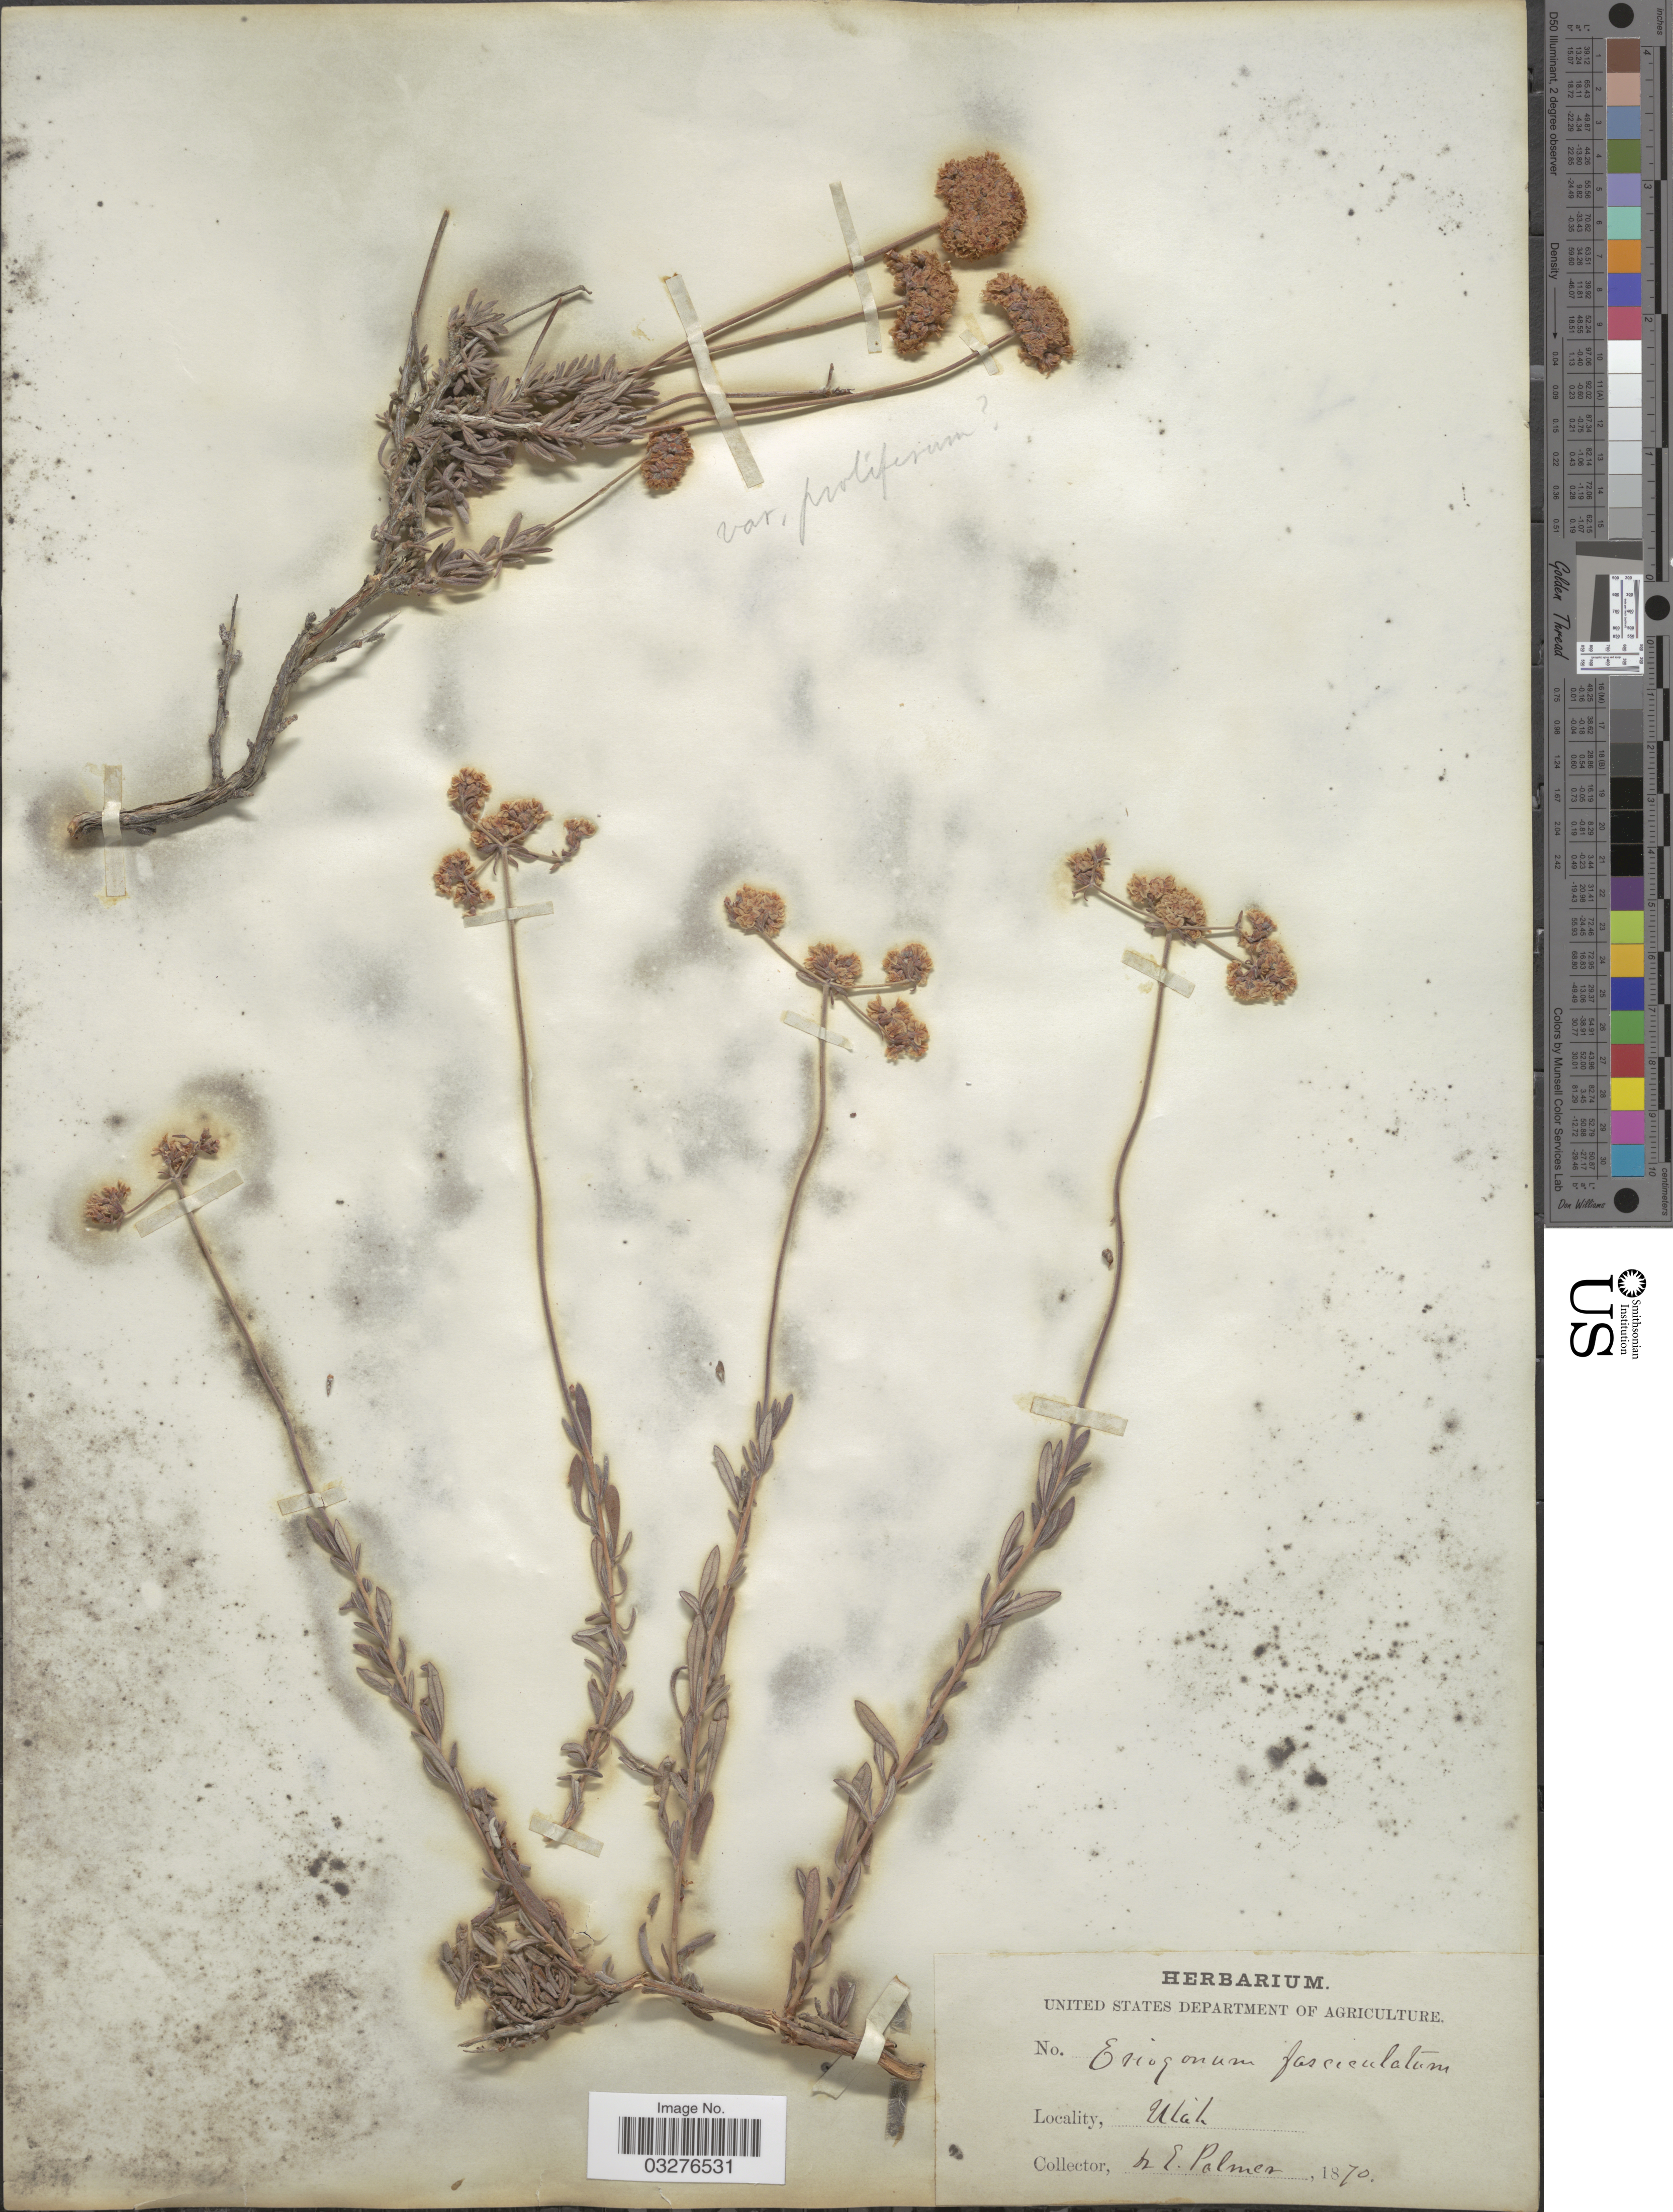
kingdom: Plantae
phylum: Tracheophyta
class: Magnoliopsida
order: Caryophyllales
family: Polygonaceae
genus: Eriogonum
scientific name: Eriogonum fasciculatum var. polifolium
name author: (Benth.) Torr. & A. Gray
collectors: E. Palmer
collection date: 1870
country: United States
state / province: Utah